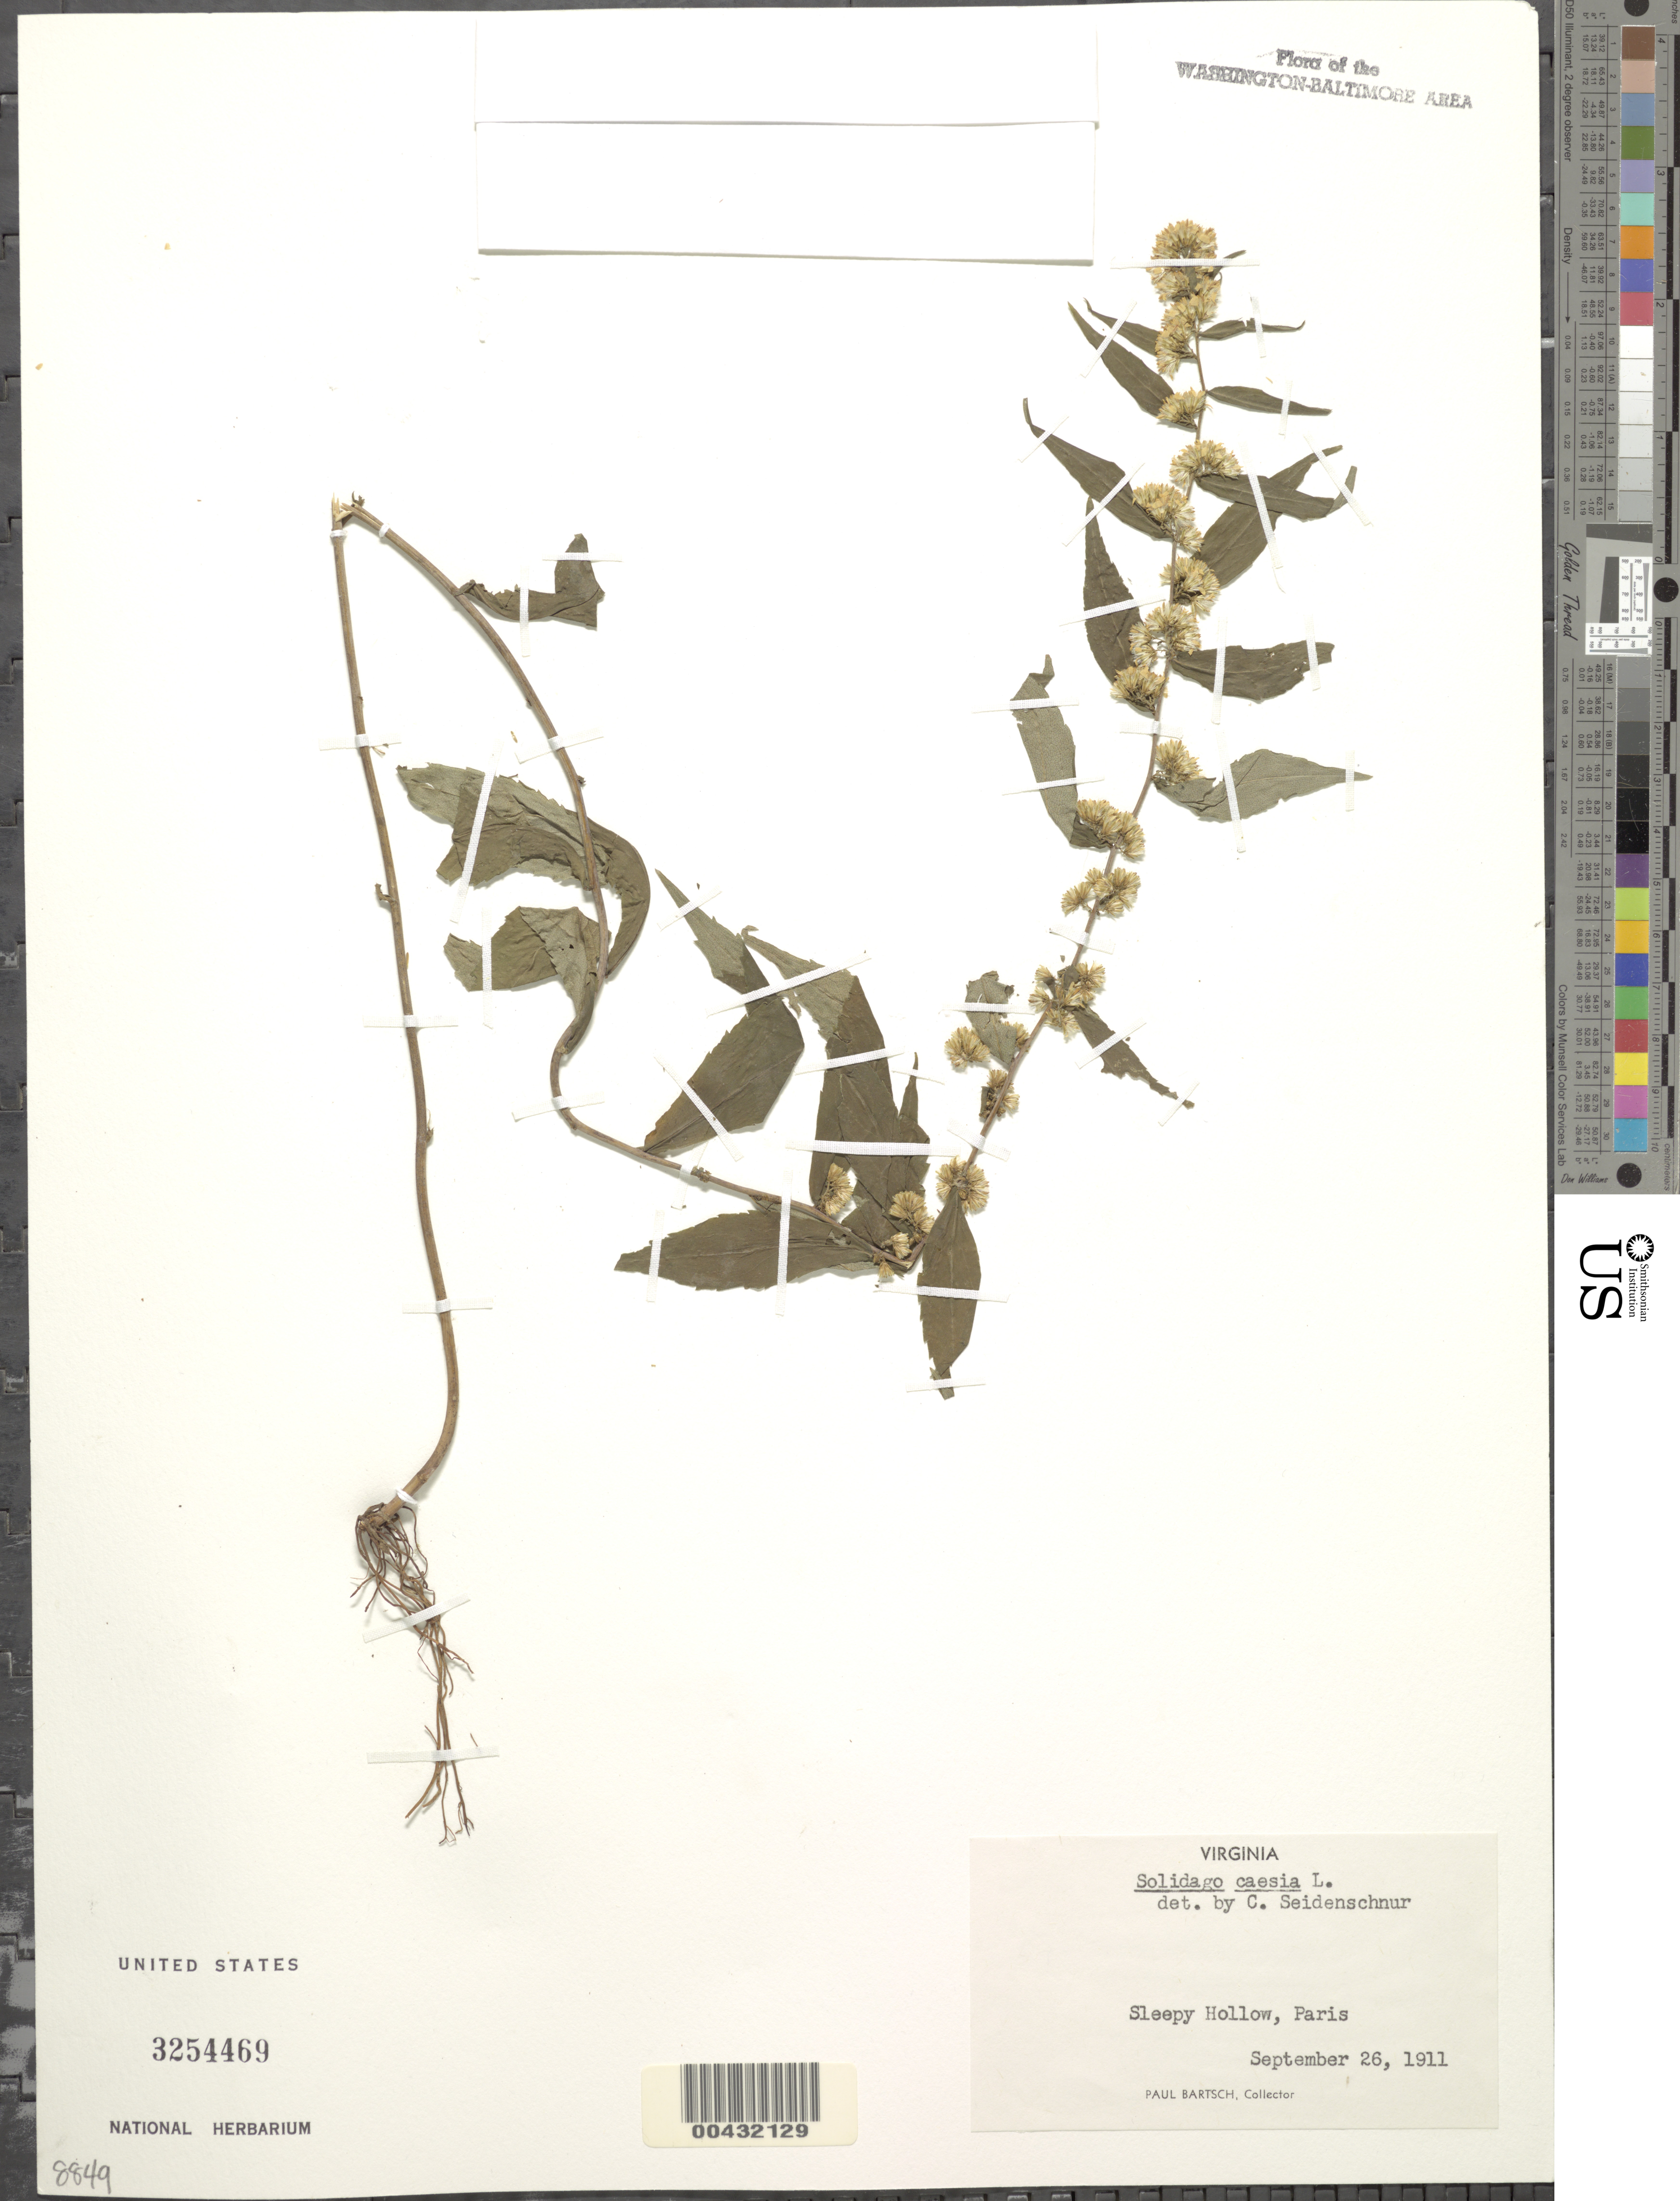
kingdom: Plantae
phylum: Tracheophyta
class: Magnoliopsida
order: Asterales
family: Asteraceae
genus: Solidago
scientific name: Solidago caesia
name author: L.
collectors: P. Bartsch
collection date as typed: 26 Sep 1911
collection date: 1911-09-26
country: United States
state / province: Virginia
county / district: Fairfax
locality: Sleepy Hollow, Paris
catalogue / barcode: US 3254469